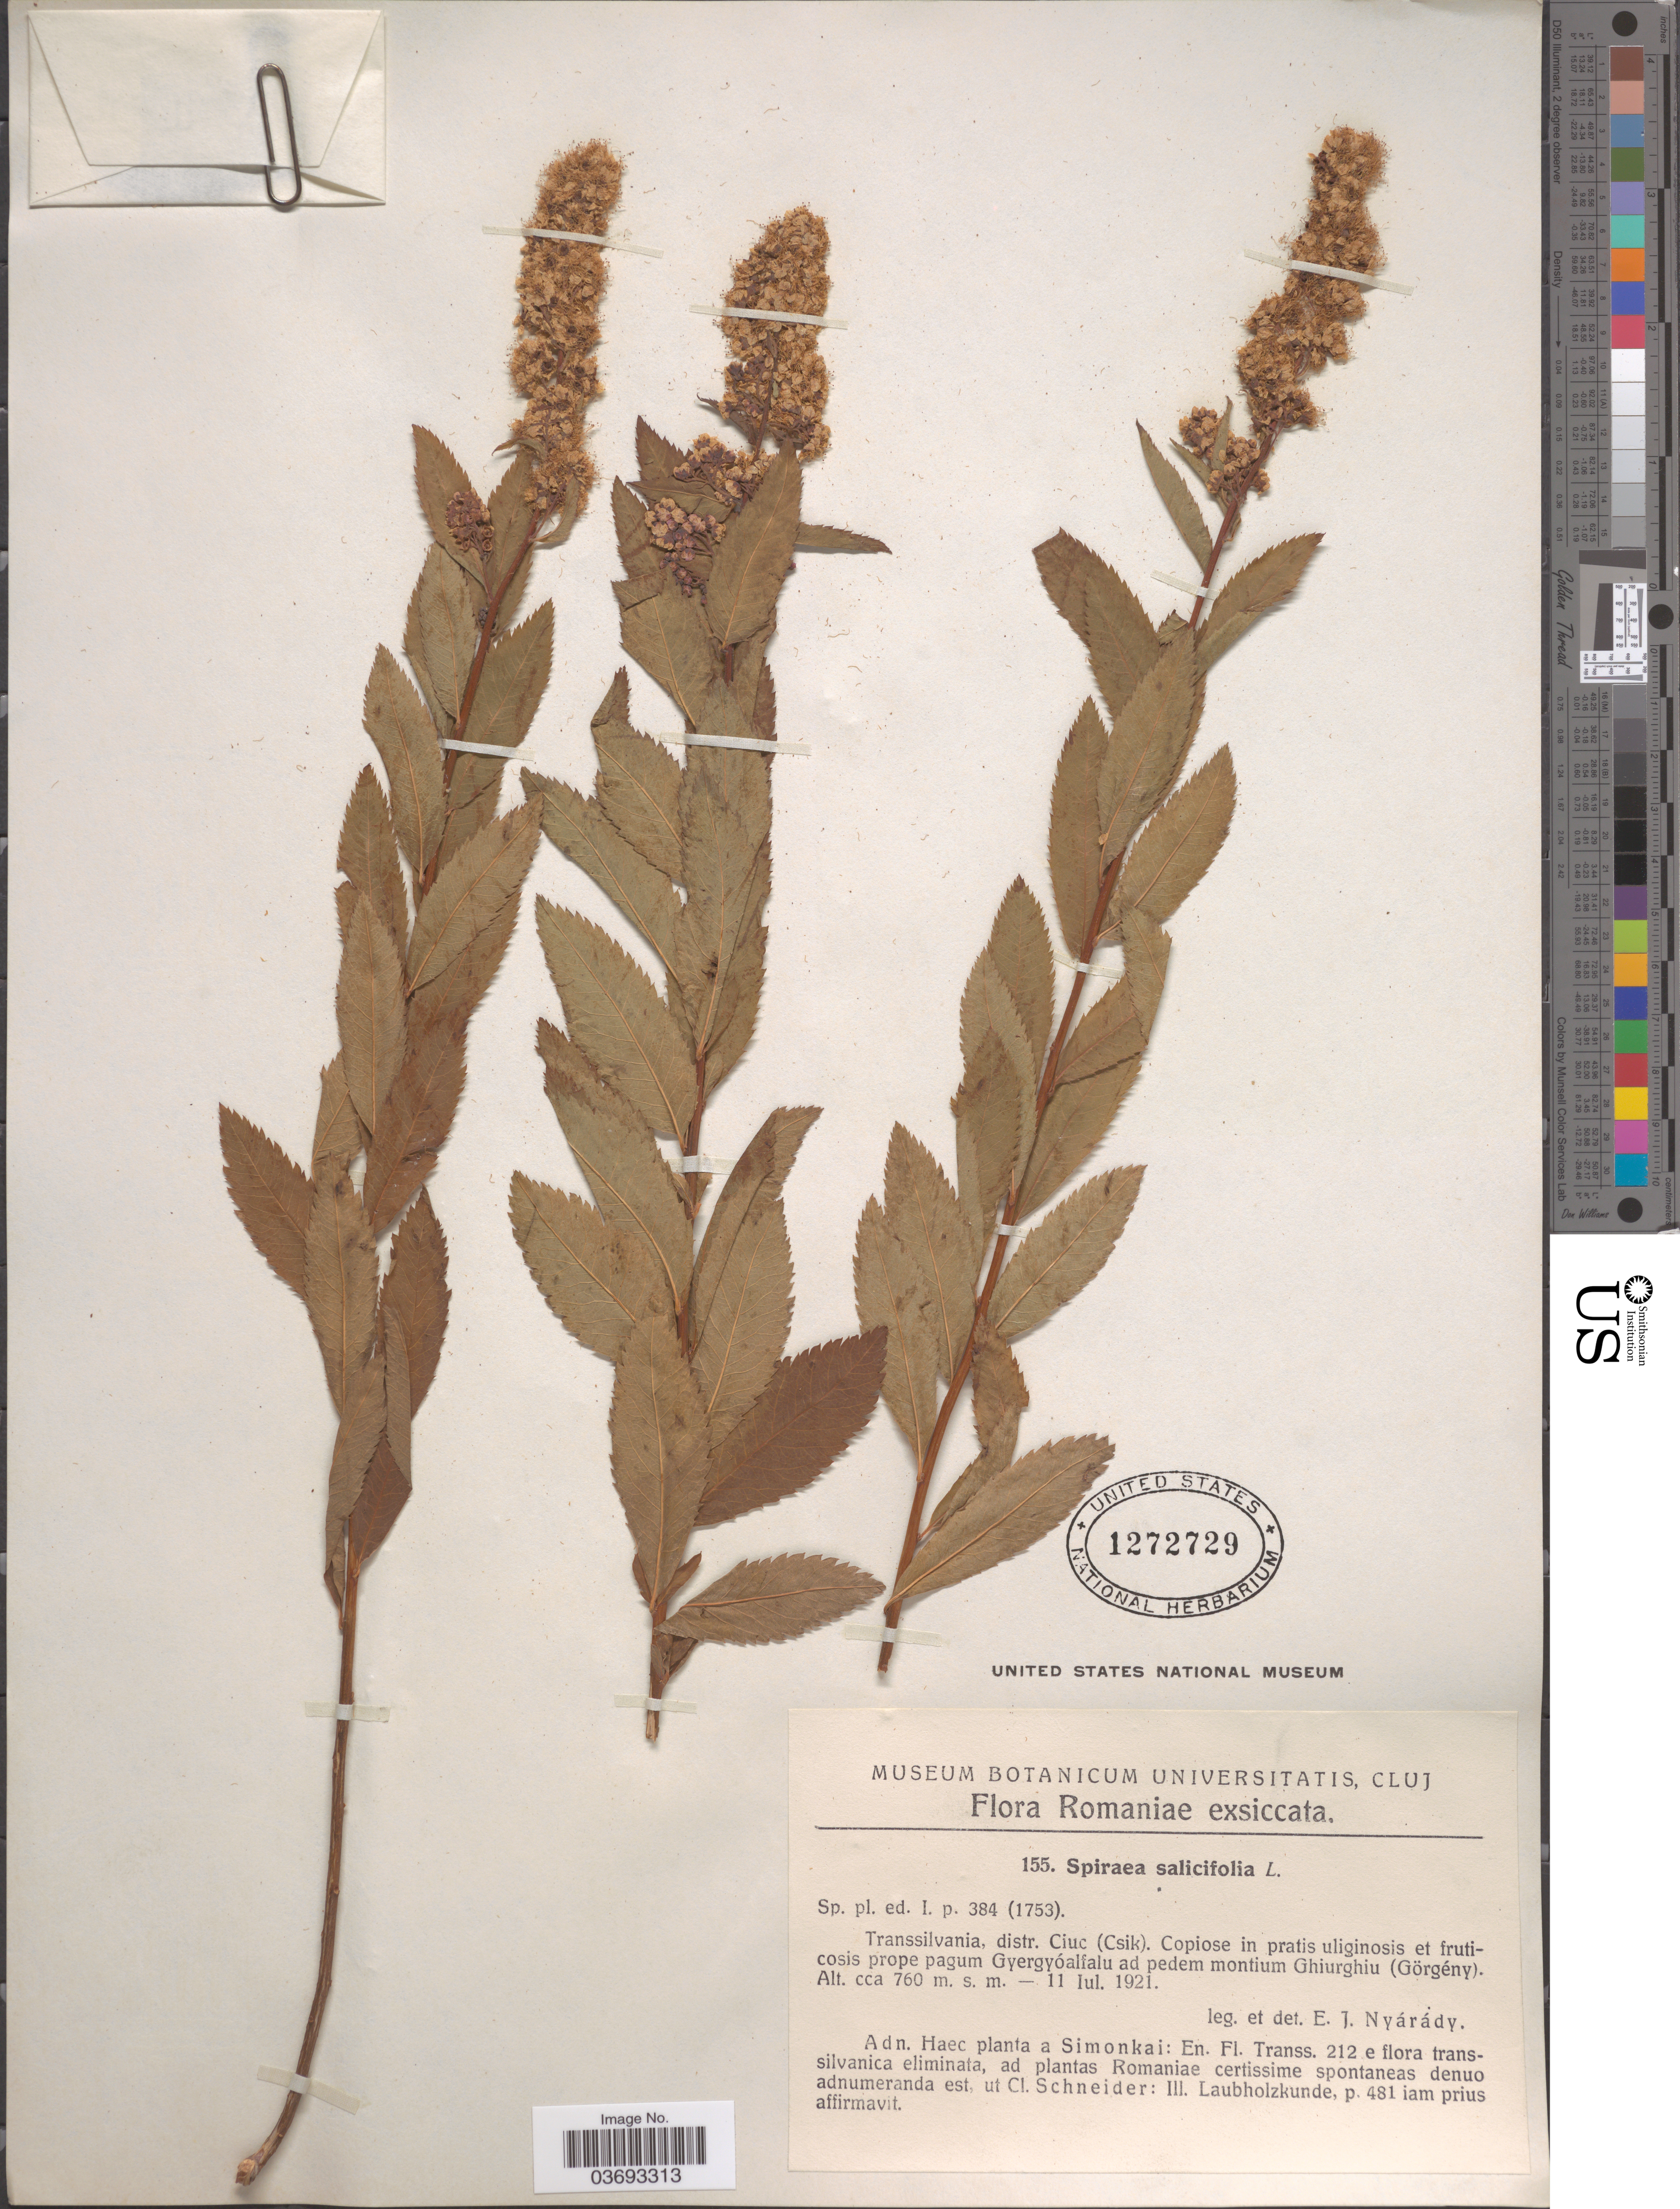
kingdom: Plantae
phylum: Tracheophyta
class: Magnoliopsida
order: Rosales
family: Rosaceae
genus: Spiraea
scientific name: Spiraea salicifolia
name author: L.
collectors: E. Nyárády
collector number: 155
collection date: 1921-07-11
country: Romania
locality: Transsilvania, distr. Ciuc (Csik). Copiose in pratis uliginosis et fruticosis prope pagum Gyergyóalfalu ad pedem montium Ghiurghiu (Görgény).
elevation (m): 760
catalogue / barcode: US 1272729